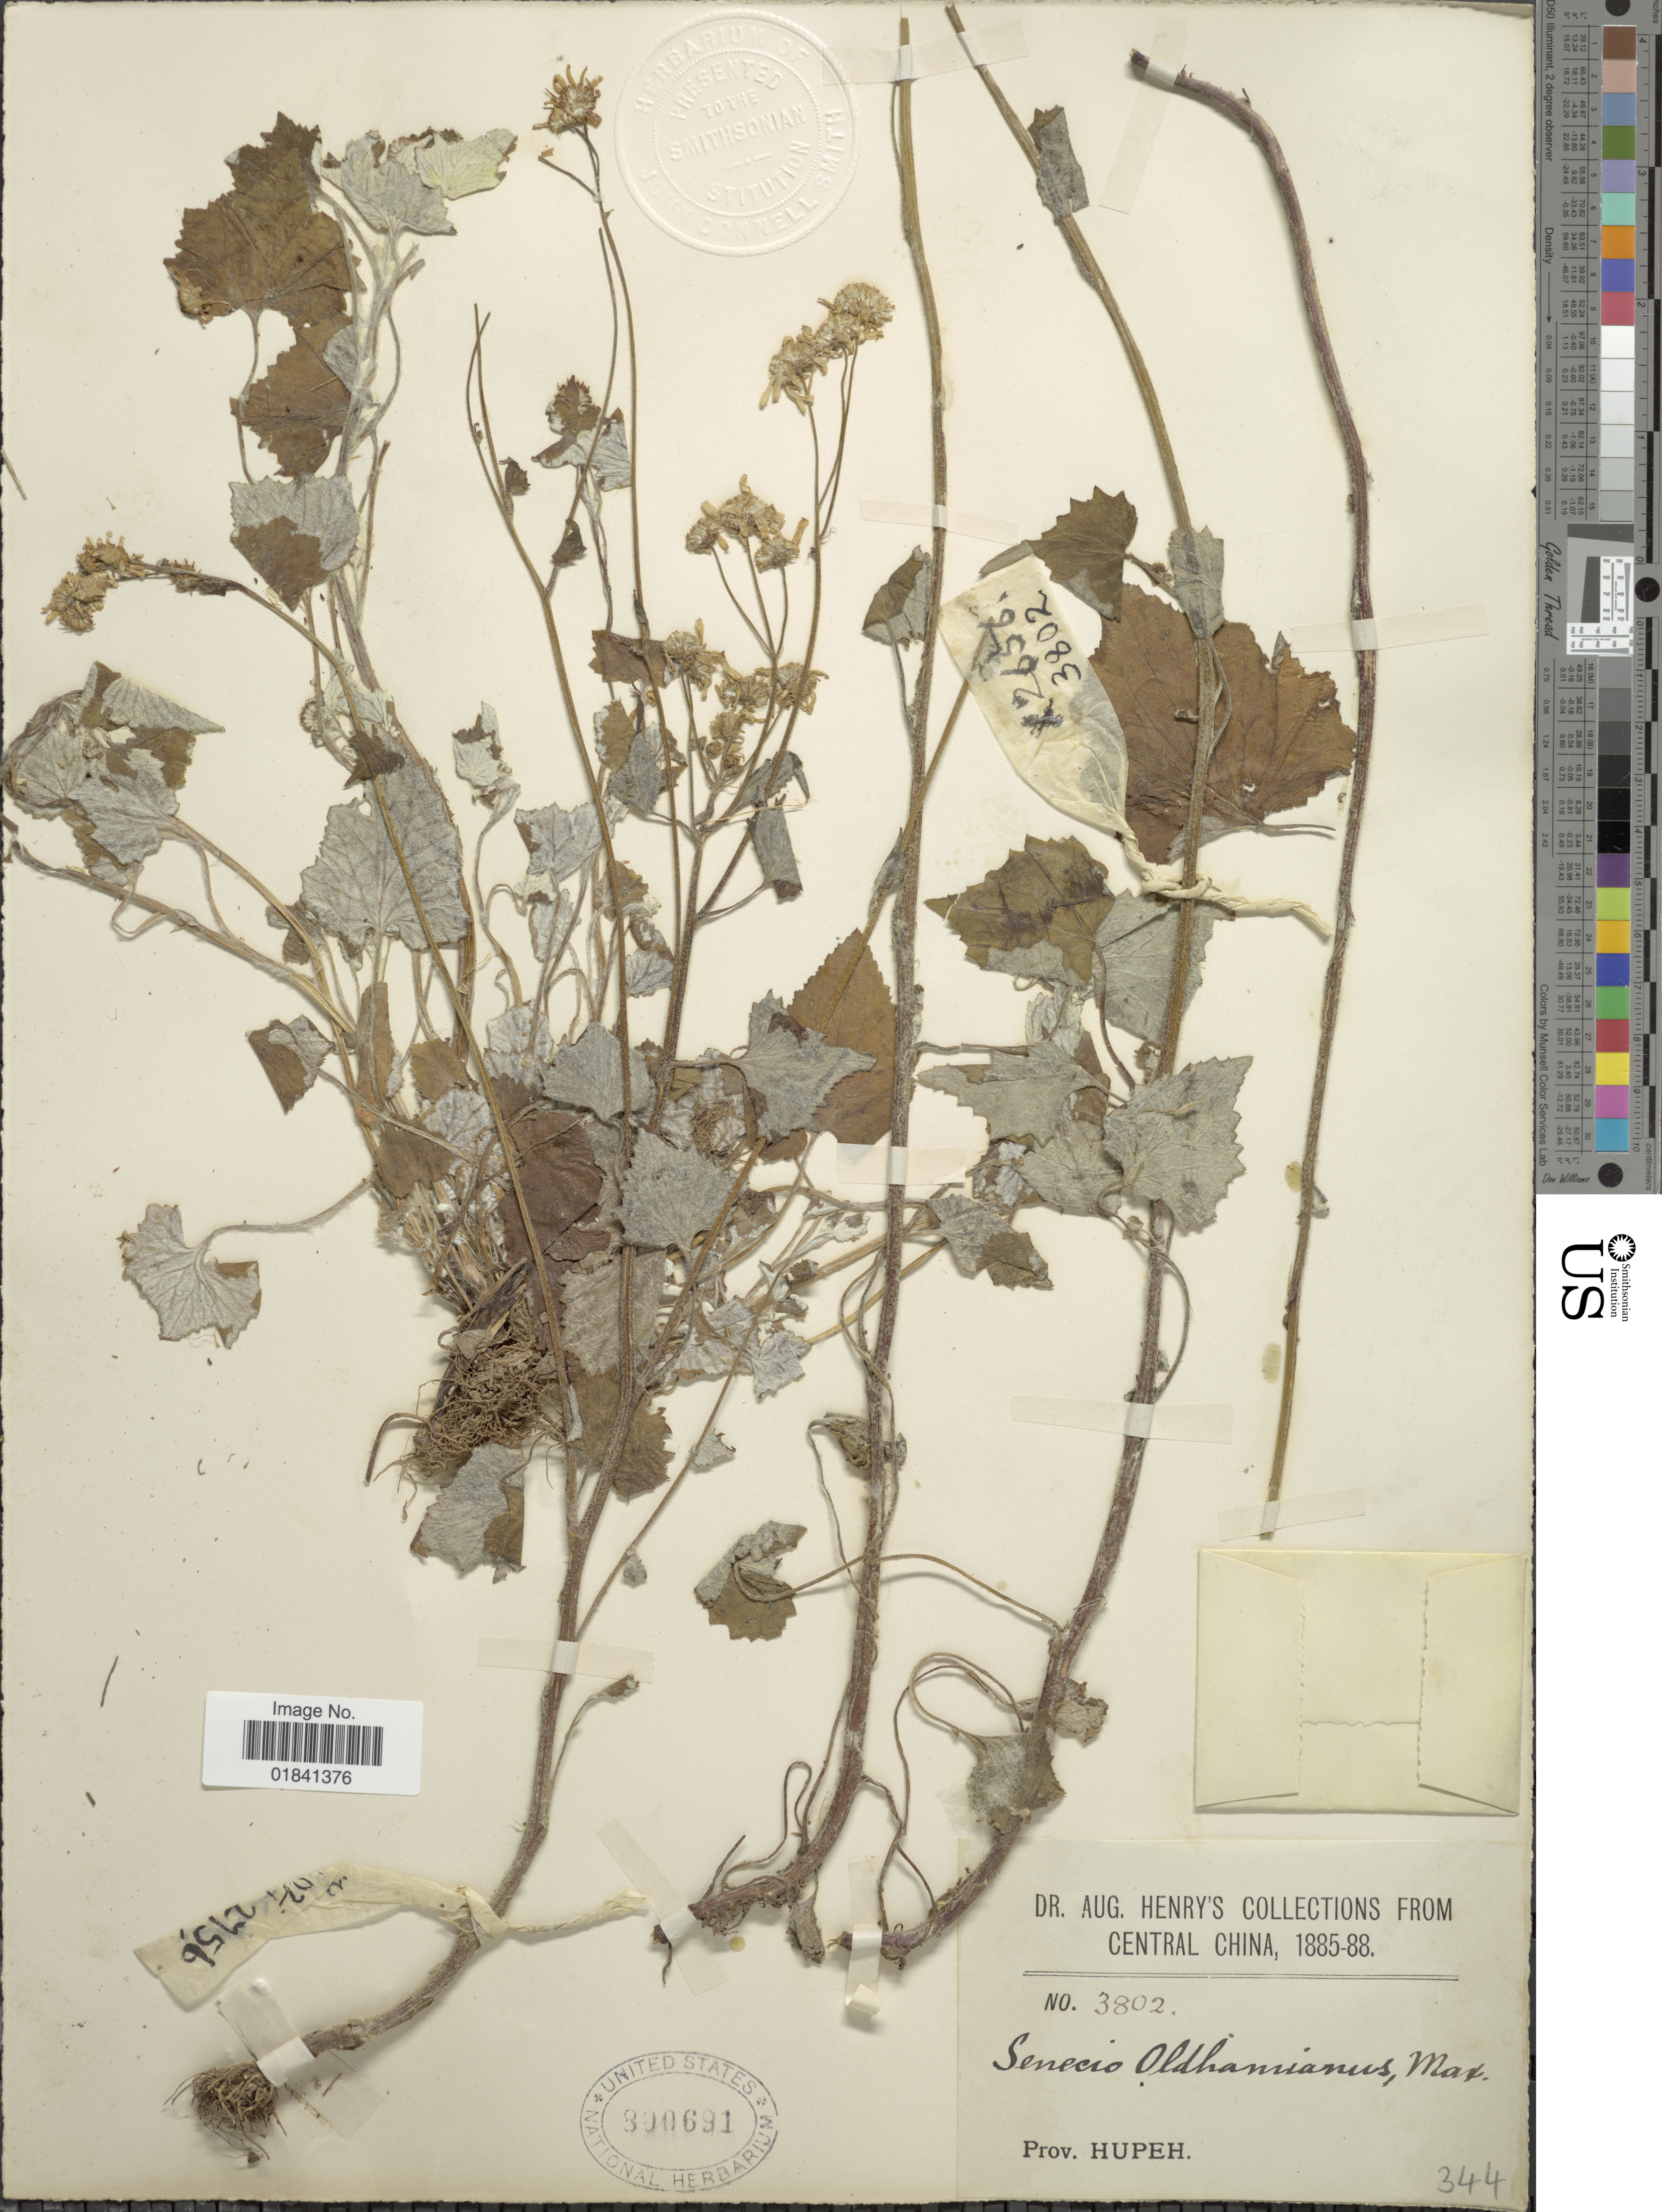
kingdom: Plantae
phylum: Tracheophyta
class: Magnoliopsida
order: Asterales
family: Asteraceae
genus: Senecio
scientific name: Senecio oldhamianus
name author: Maximowicz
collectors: A. Henry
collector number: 3802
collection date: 1885/1888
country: China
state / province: Hubei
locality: Hupeh, Central China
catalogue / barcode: US 300691